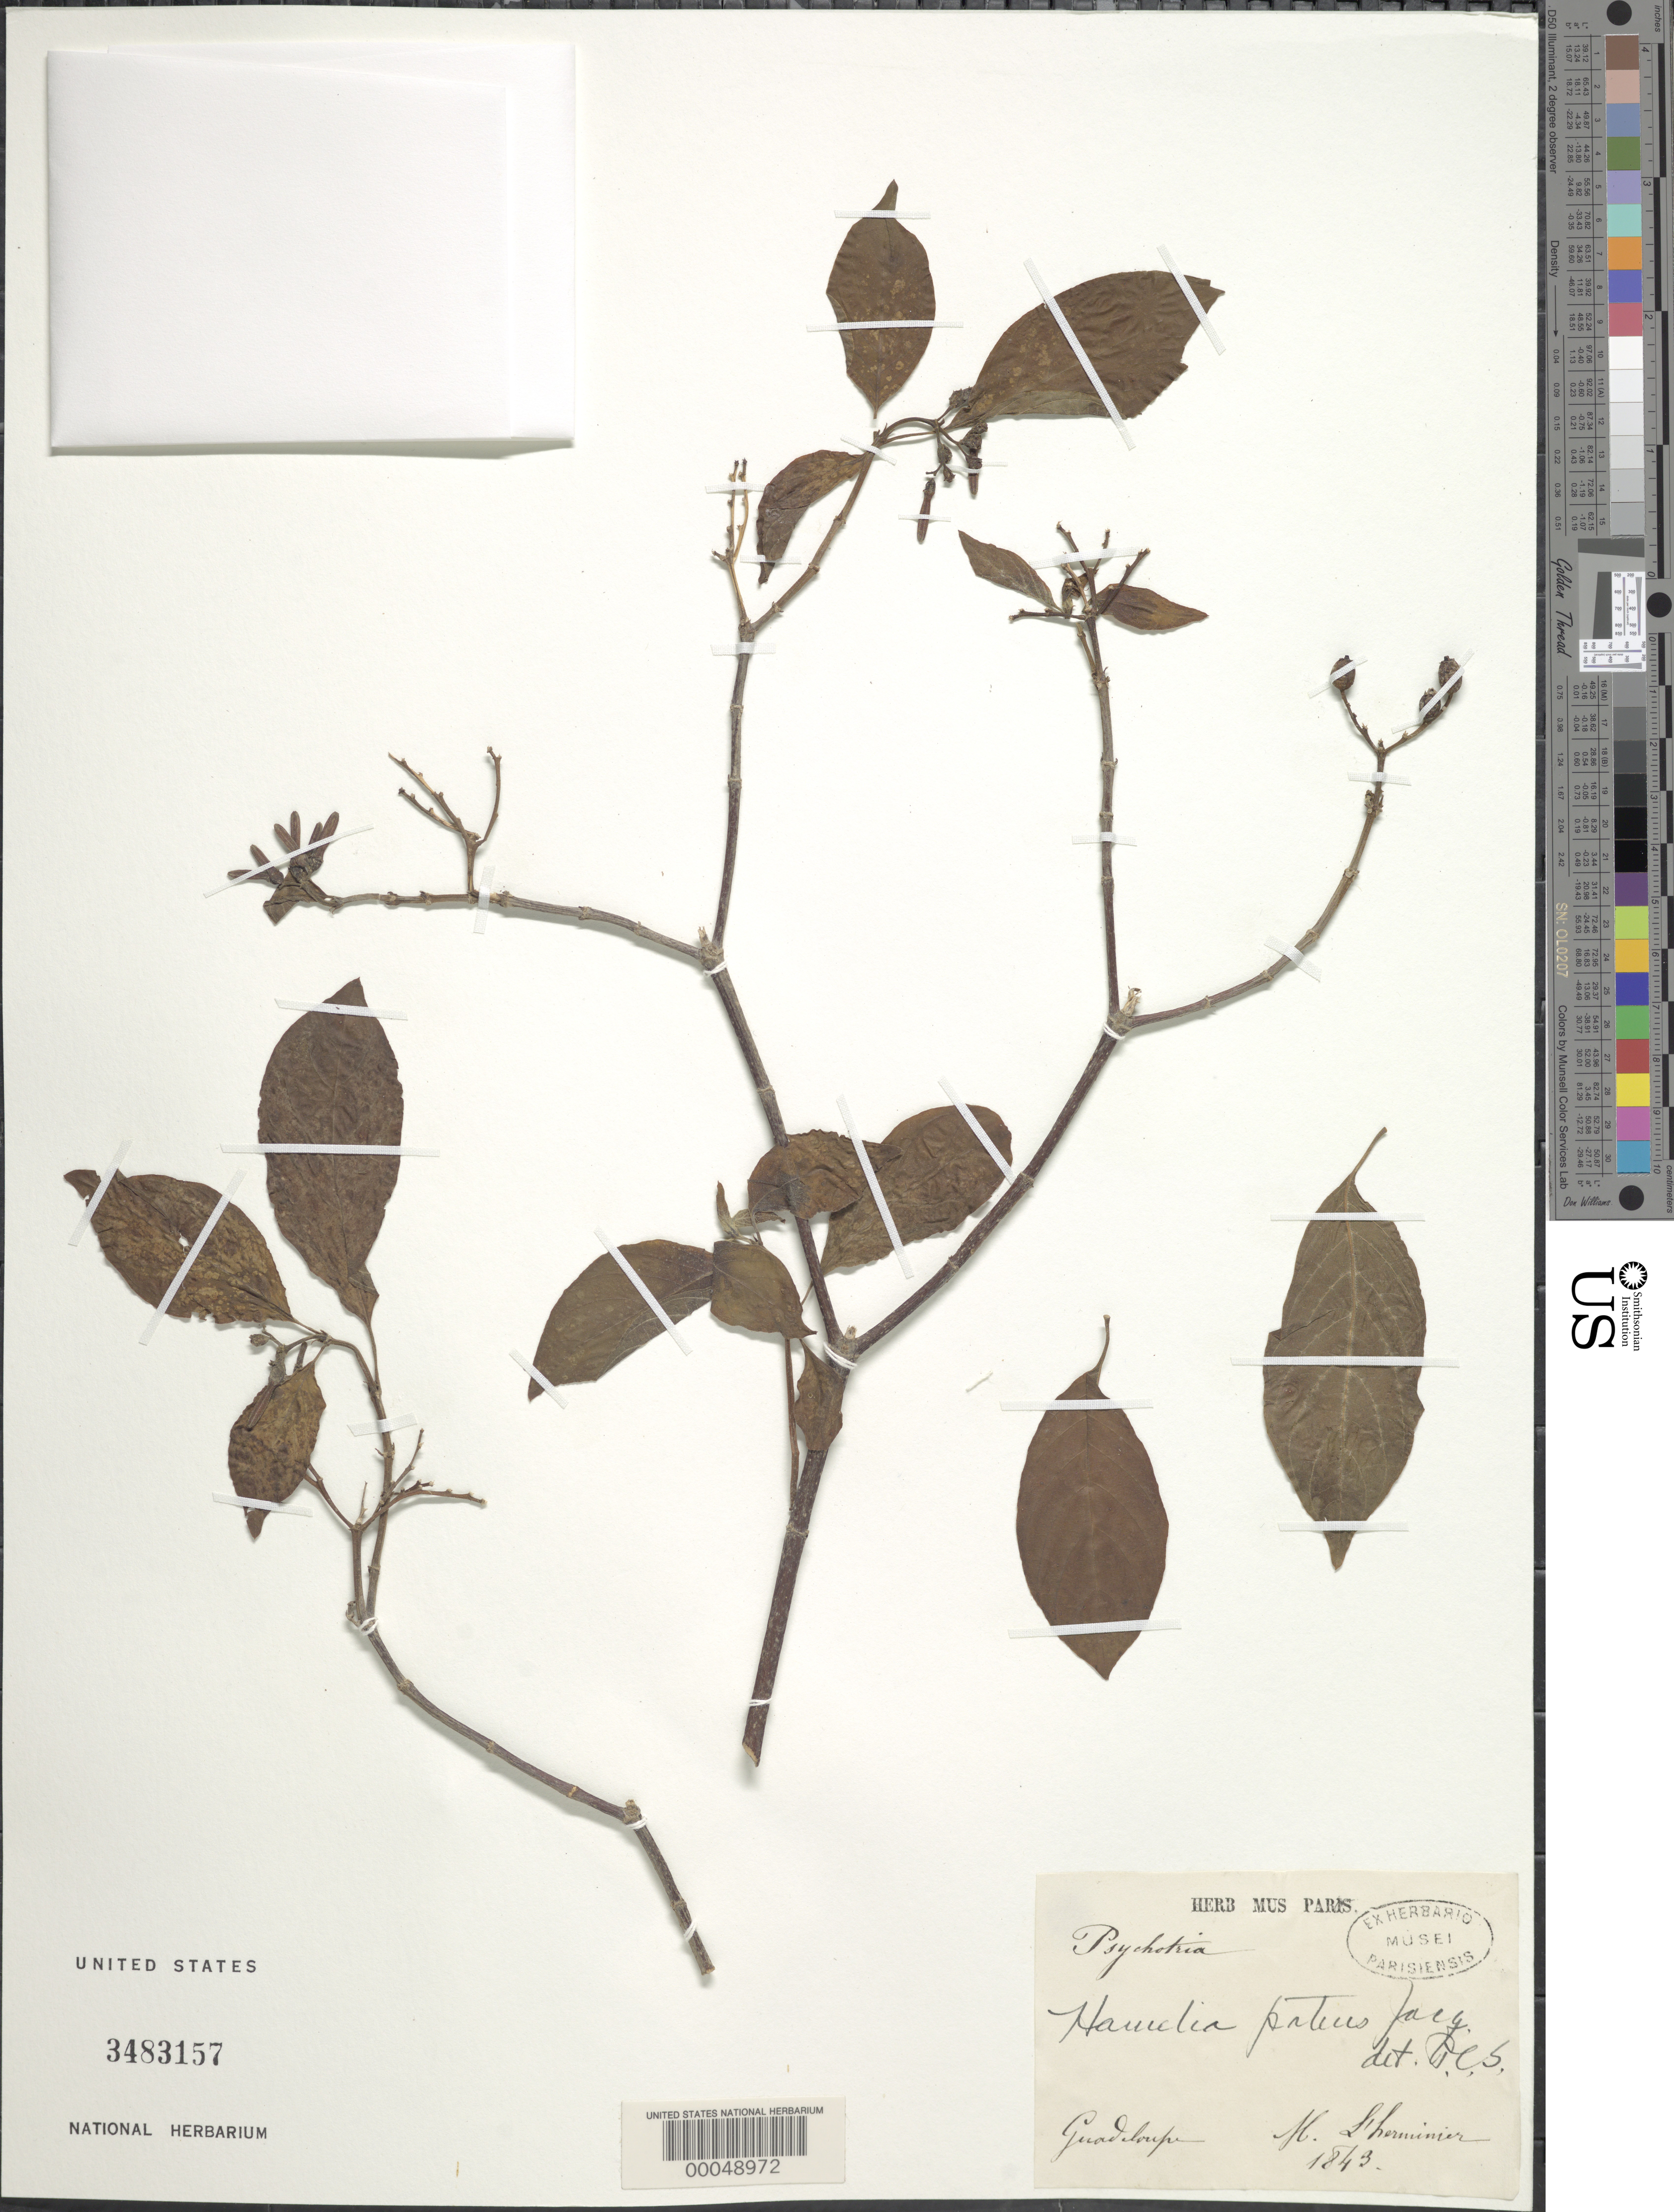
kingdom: Plantae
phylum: Tracheophyta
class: Magnoliopsida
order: Gentianales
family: Rubiaceae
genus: Hamelia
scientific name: Hamelia patens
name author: Jacq.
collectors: M. Herminier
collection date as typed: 1843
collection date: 1843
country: Guadeloupe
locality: No location given.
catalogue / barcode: US 3483157